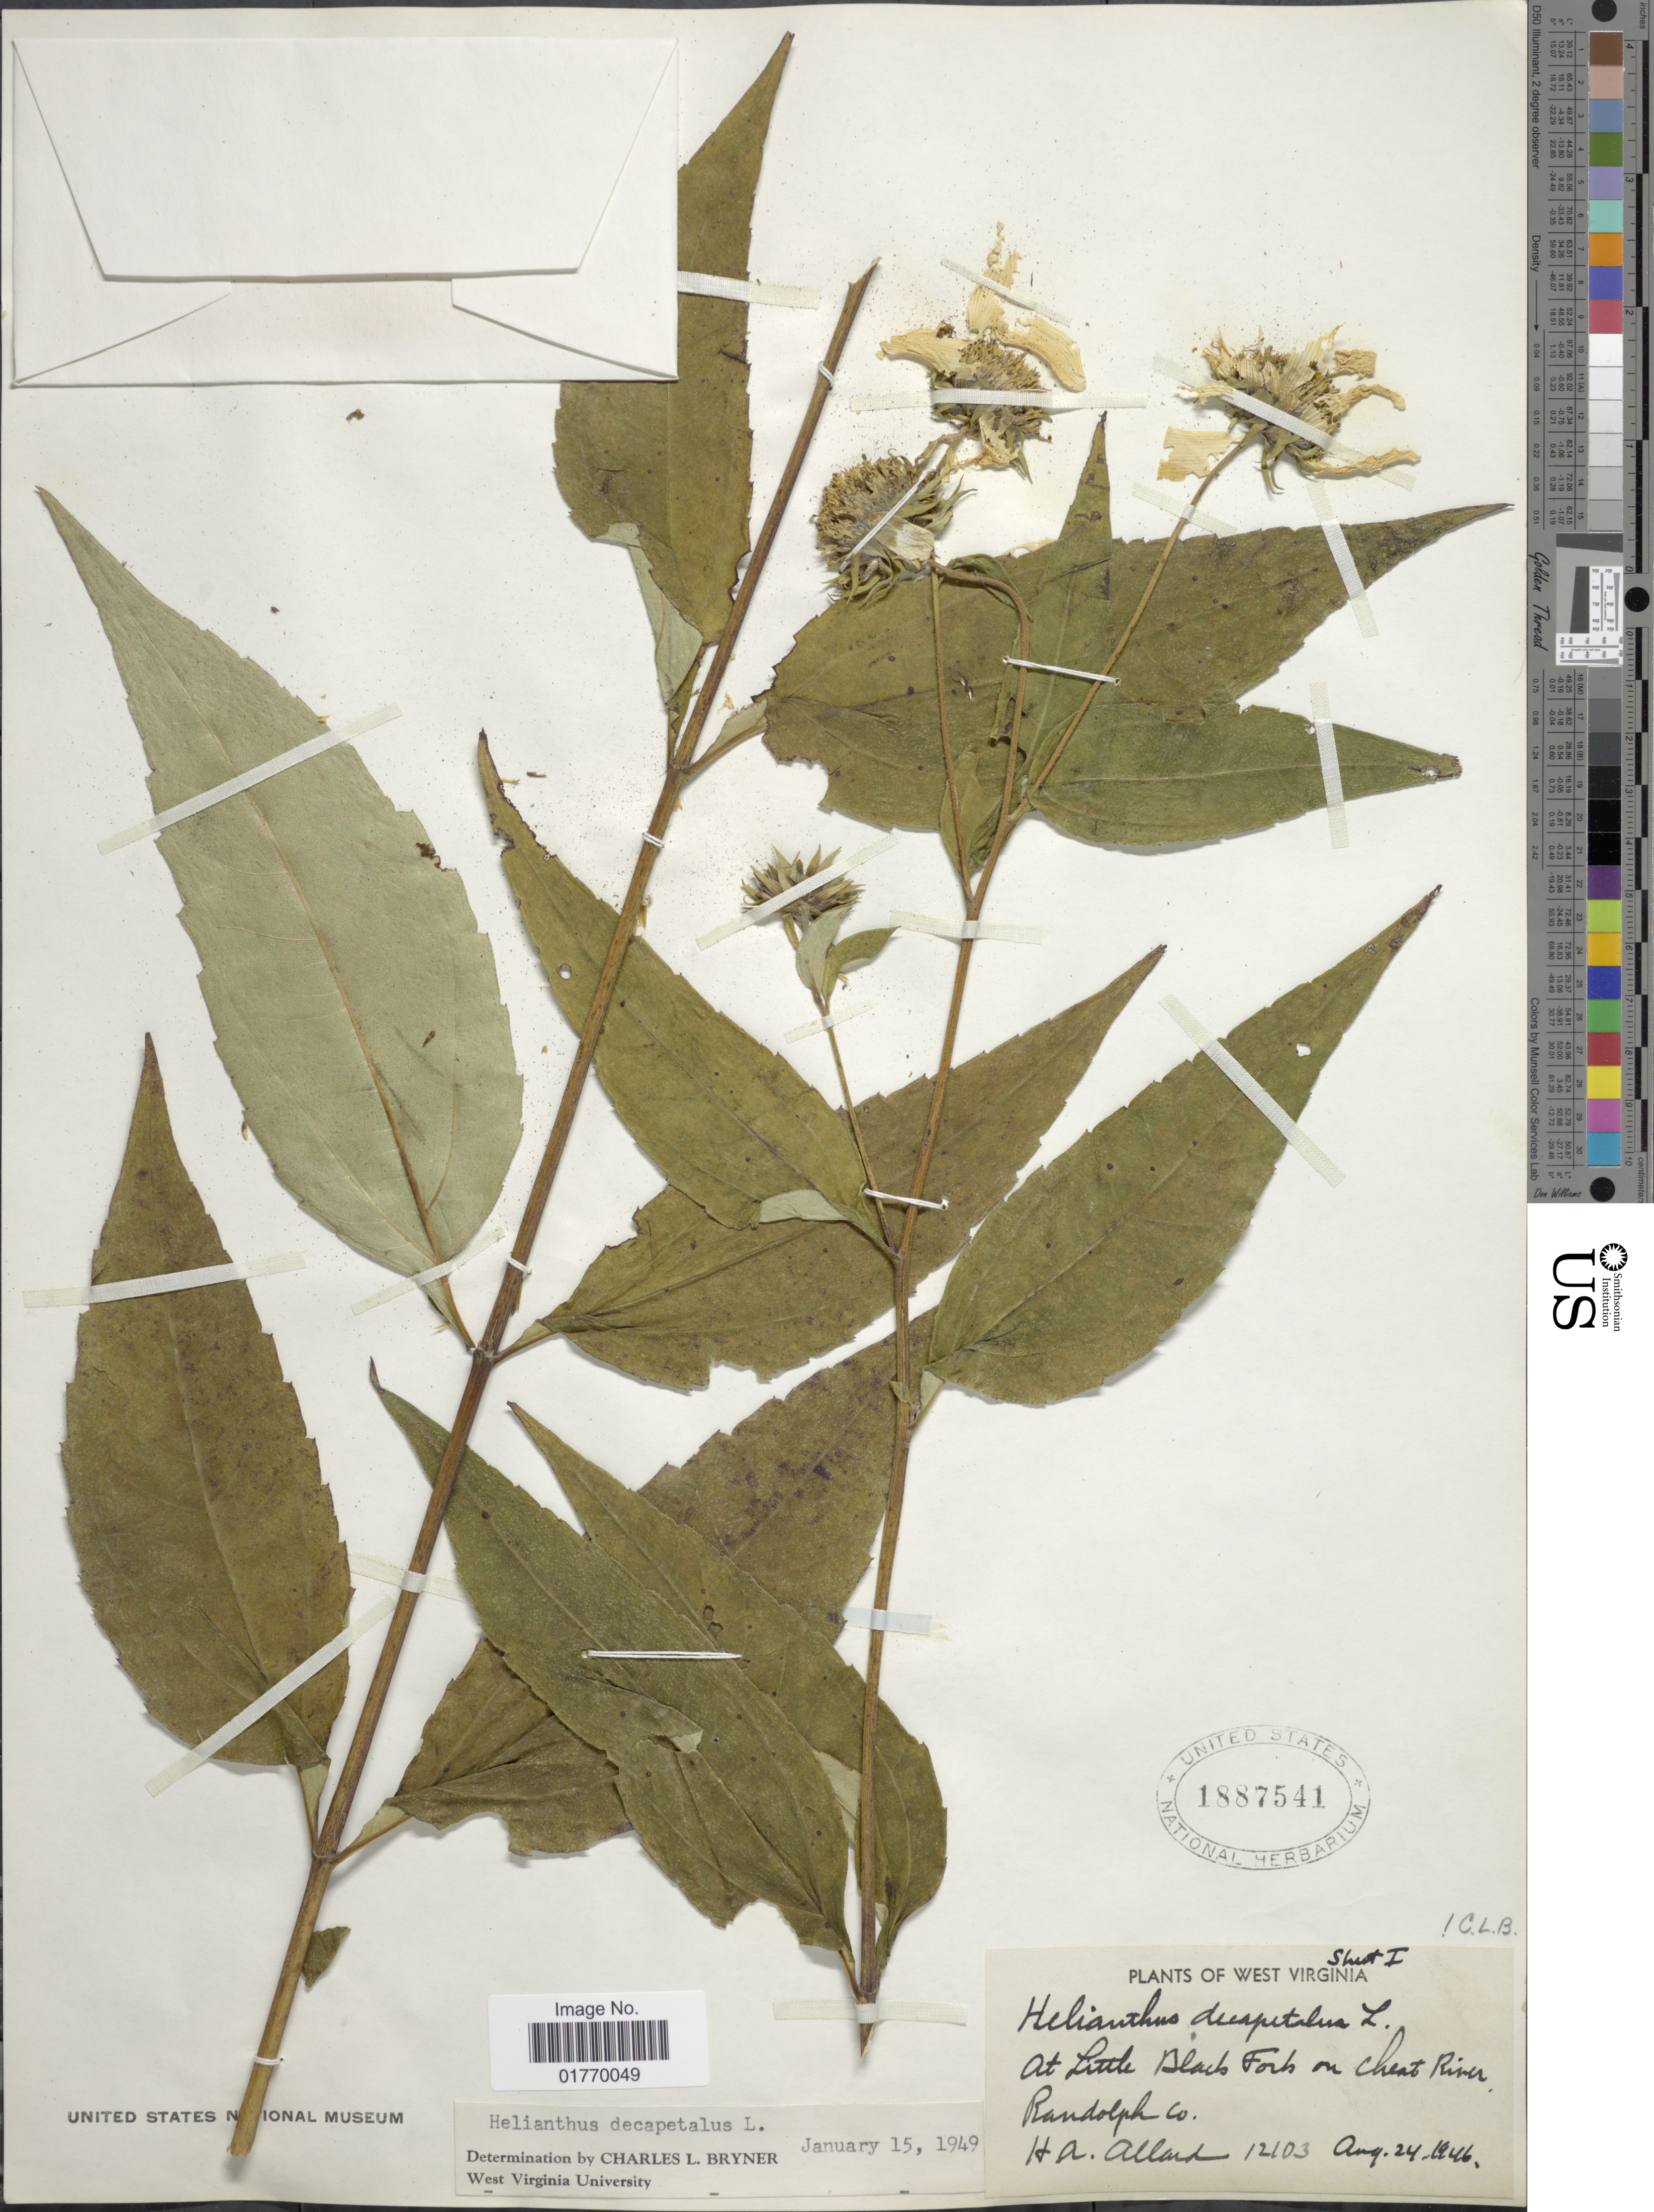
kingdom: Plantae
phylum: Tracheophyta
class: Magnoliopsida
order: Asterales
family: Asteraceae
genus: Helianthus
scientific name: Helianthus decapetalus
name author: L.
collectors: H. A. Allard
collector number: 12103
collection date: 1946-08-24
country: United States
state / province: West Virginia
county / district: Randolph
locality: At Little Black Forks on Cheat River, Randolph Co.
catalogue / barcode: US 1887541